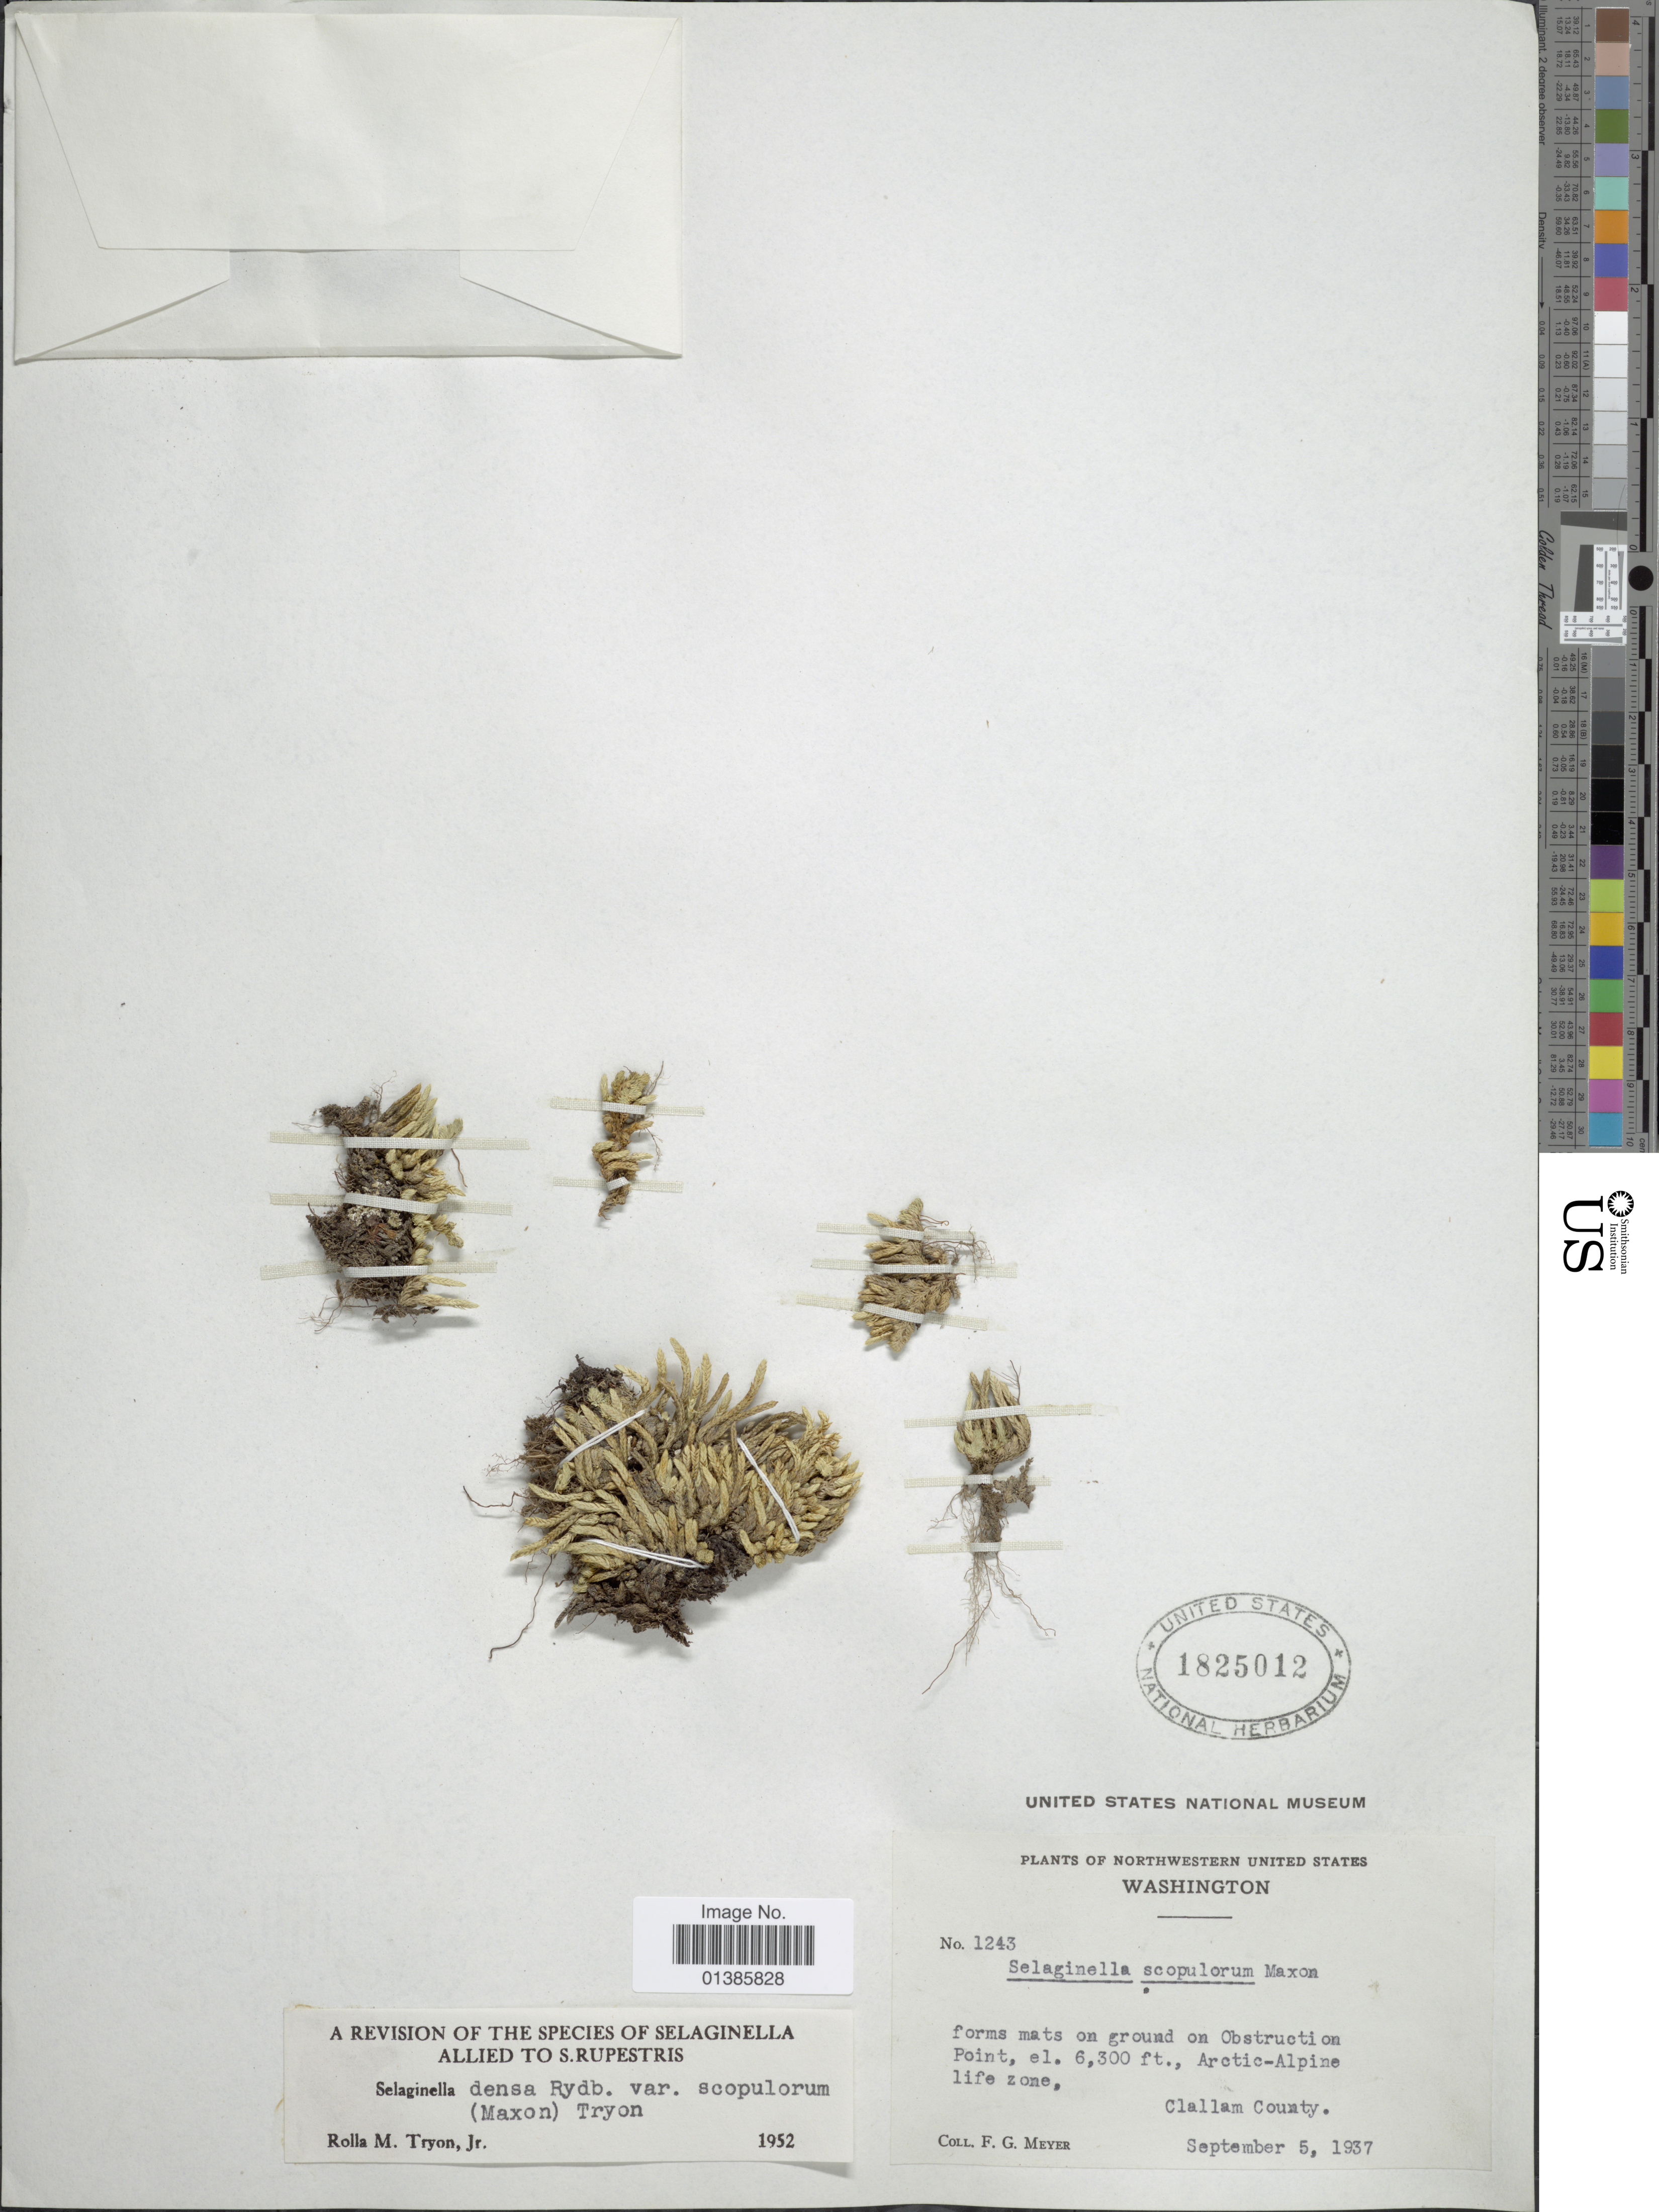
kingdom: Plantae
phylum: Tracheophyta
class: Lycopodiopsida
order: Selaginellales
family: Selaginellaceae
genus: Selaginella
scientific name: Selaginella densa var. scopulorum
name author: (Maxon) R.M. Tryon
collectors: F. G. Meyer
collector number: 1243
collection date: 1937-09-05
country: United States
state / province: Washington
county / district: Clallam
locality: Forms mats on ground on Obstruction Point, Arctic-Alpine life zone. Clallam County.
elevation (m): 1920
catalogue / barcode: US 1825012